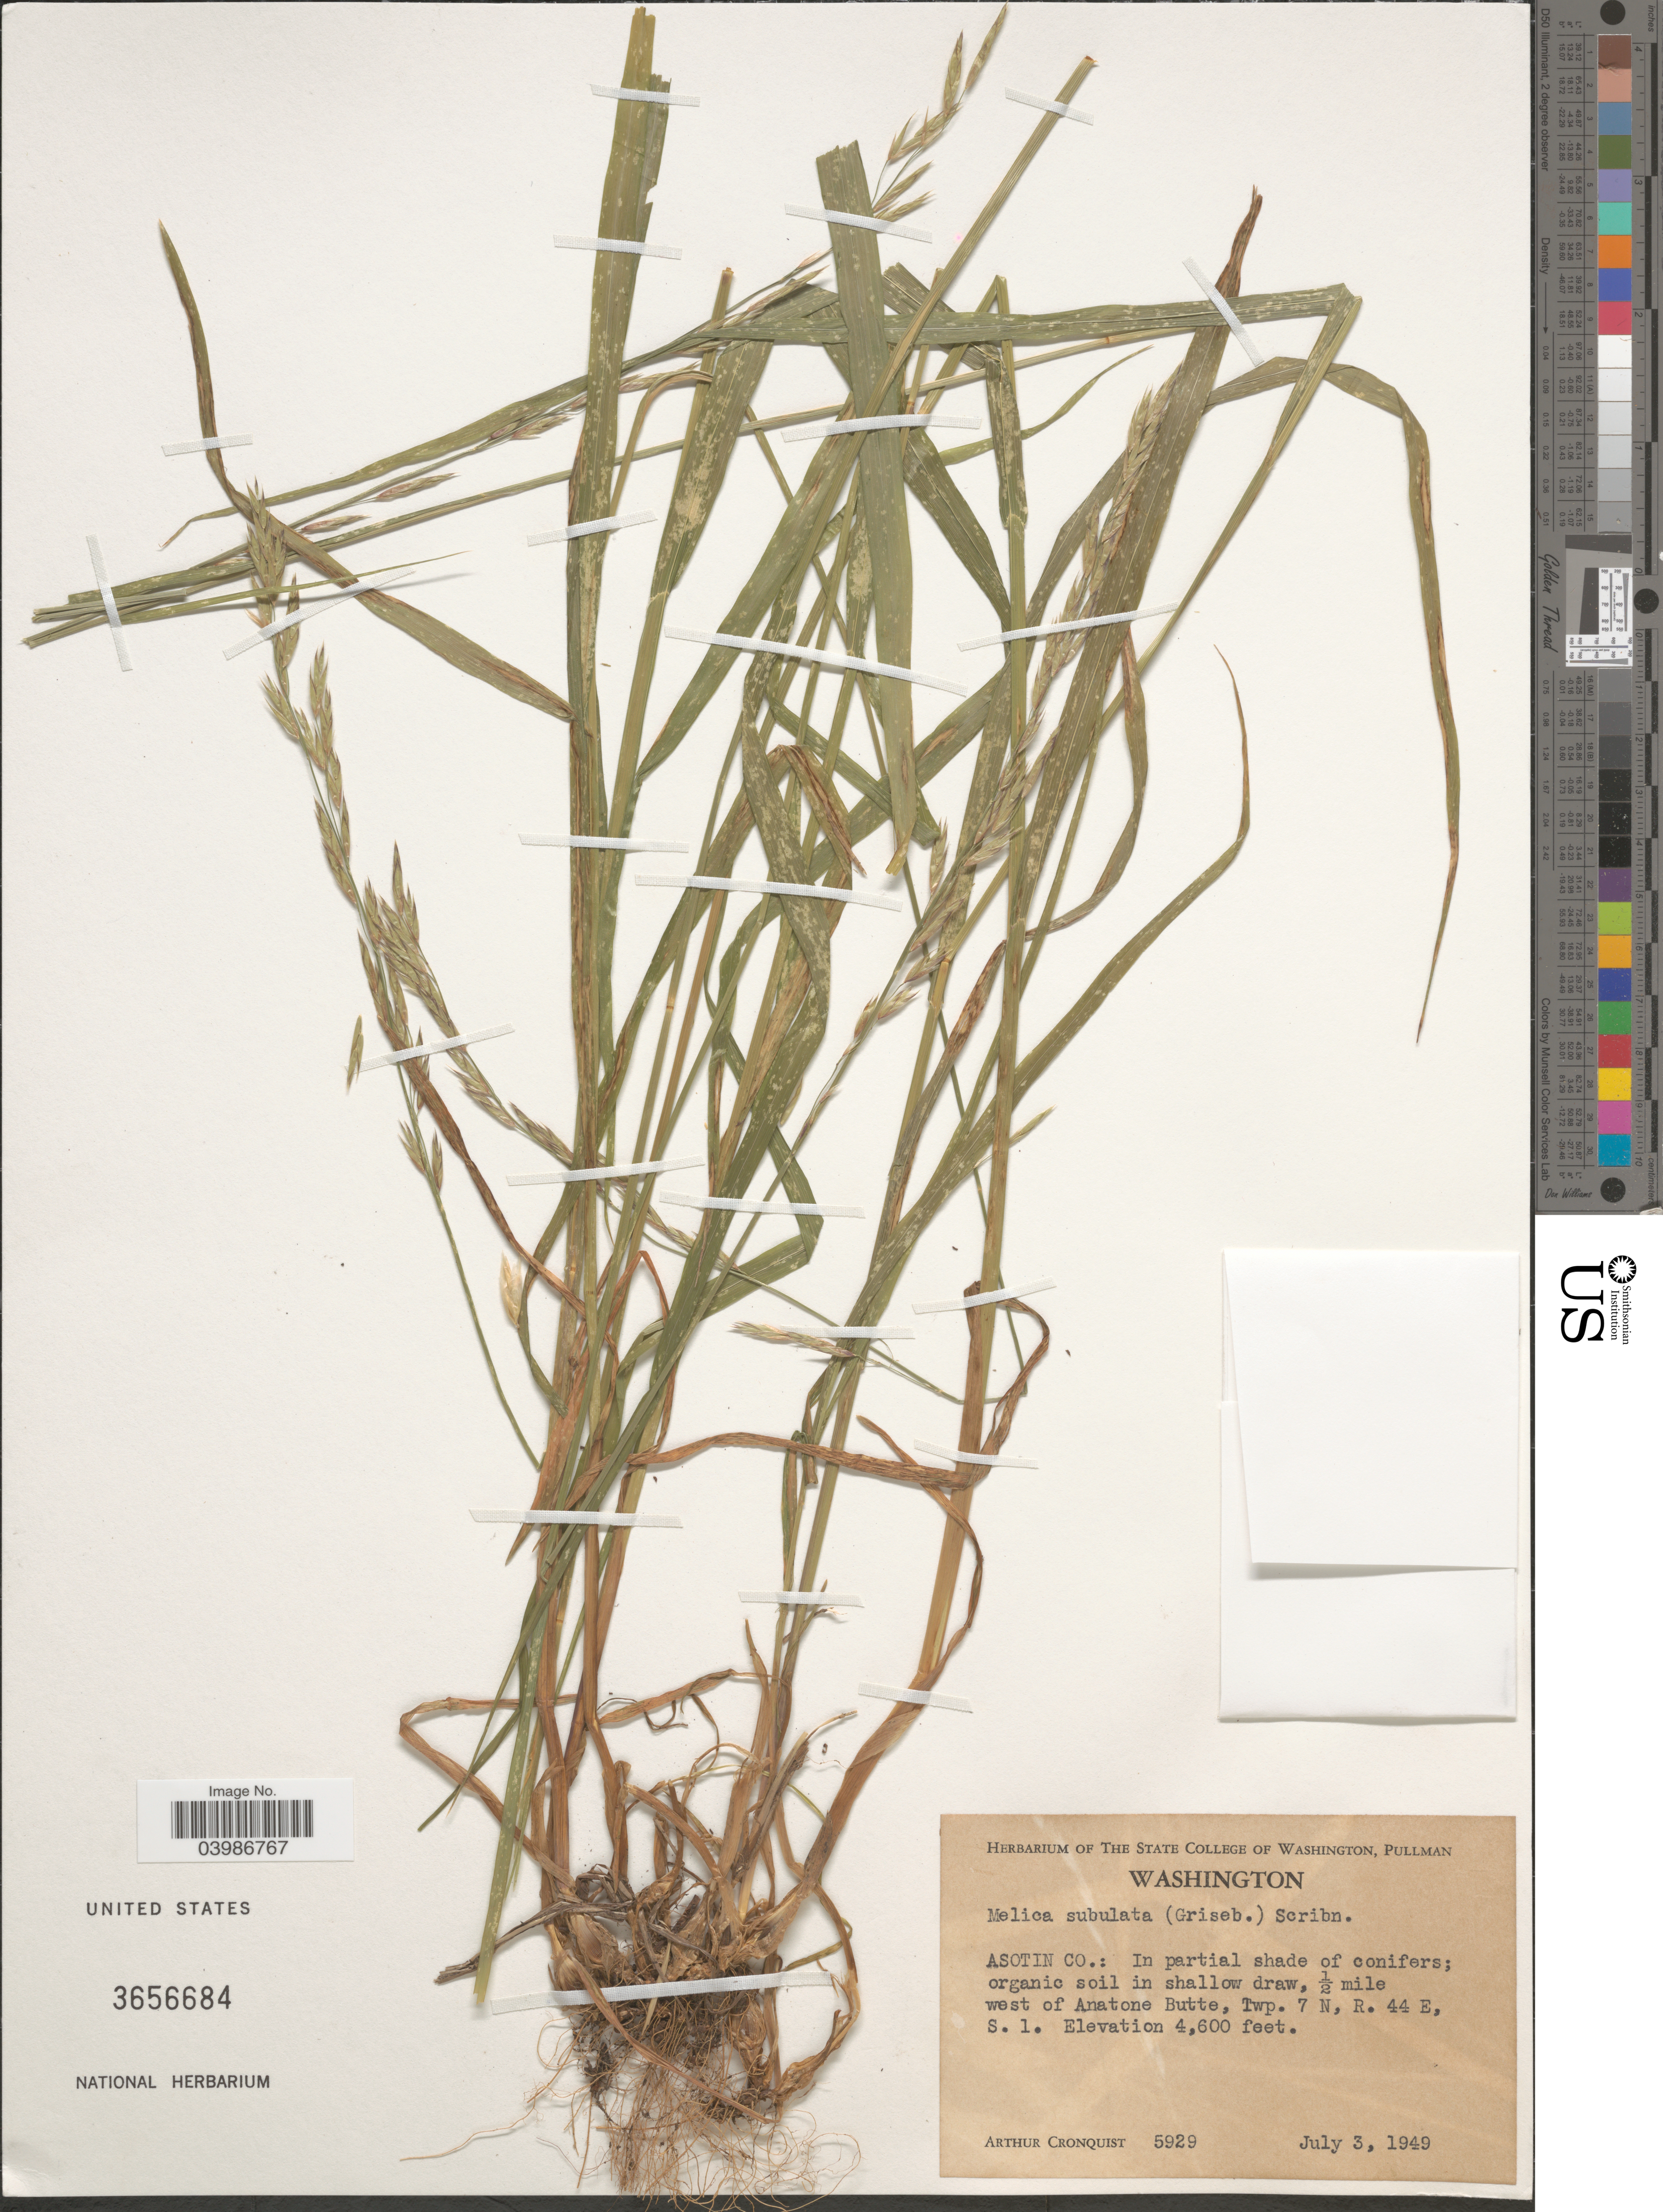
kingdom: Plantae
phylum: Tracheophyta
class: Liliopsida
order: Poales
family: Poaceae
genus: Melica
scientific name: Melica subulata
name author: (Griseb.) Scribn.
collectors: A. J. Cronquist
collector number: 5929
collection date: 1949-07-03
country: United States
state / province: Washington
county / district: Asotin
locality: Asotin Co.: ½ mile west of Anatone Butte, Twp. 7 N, R. 44 E, S. 1.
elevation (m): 1402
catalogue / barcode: US 3656684